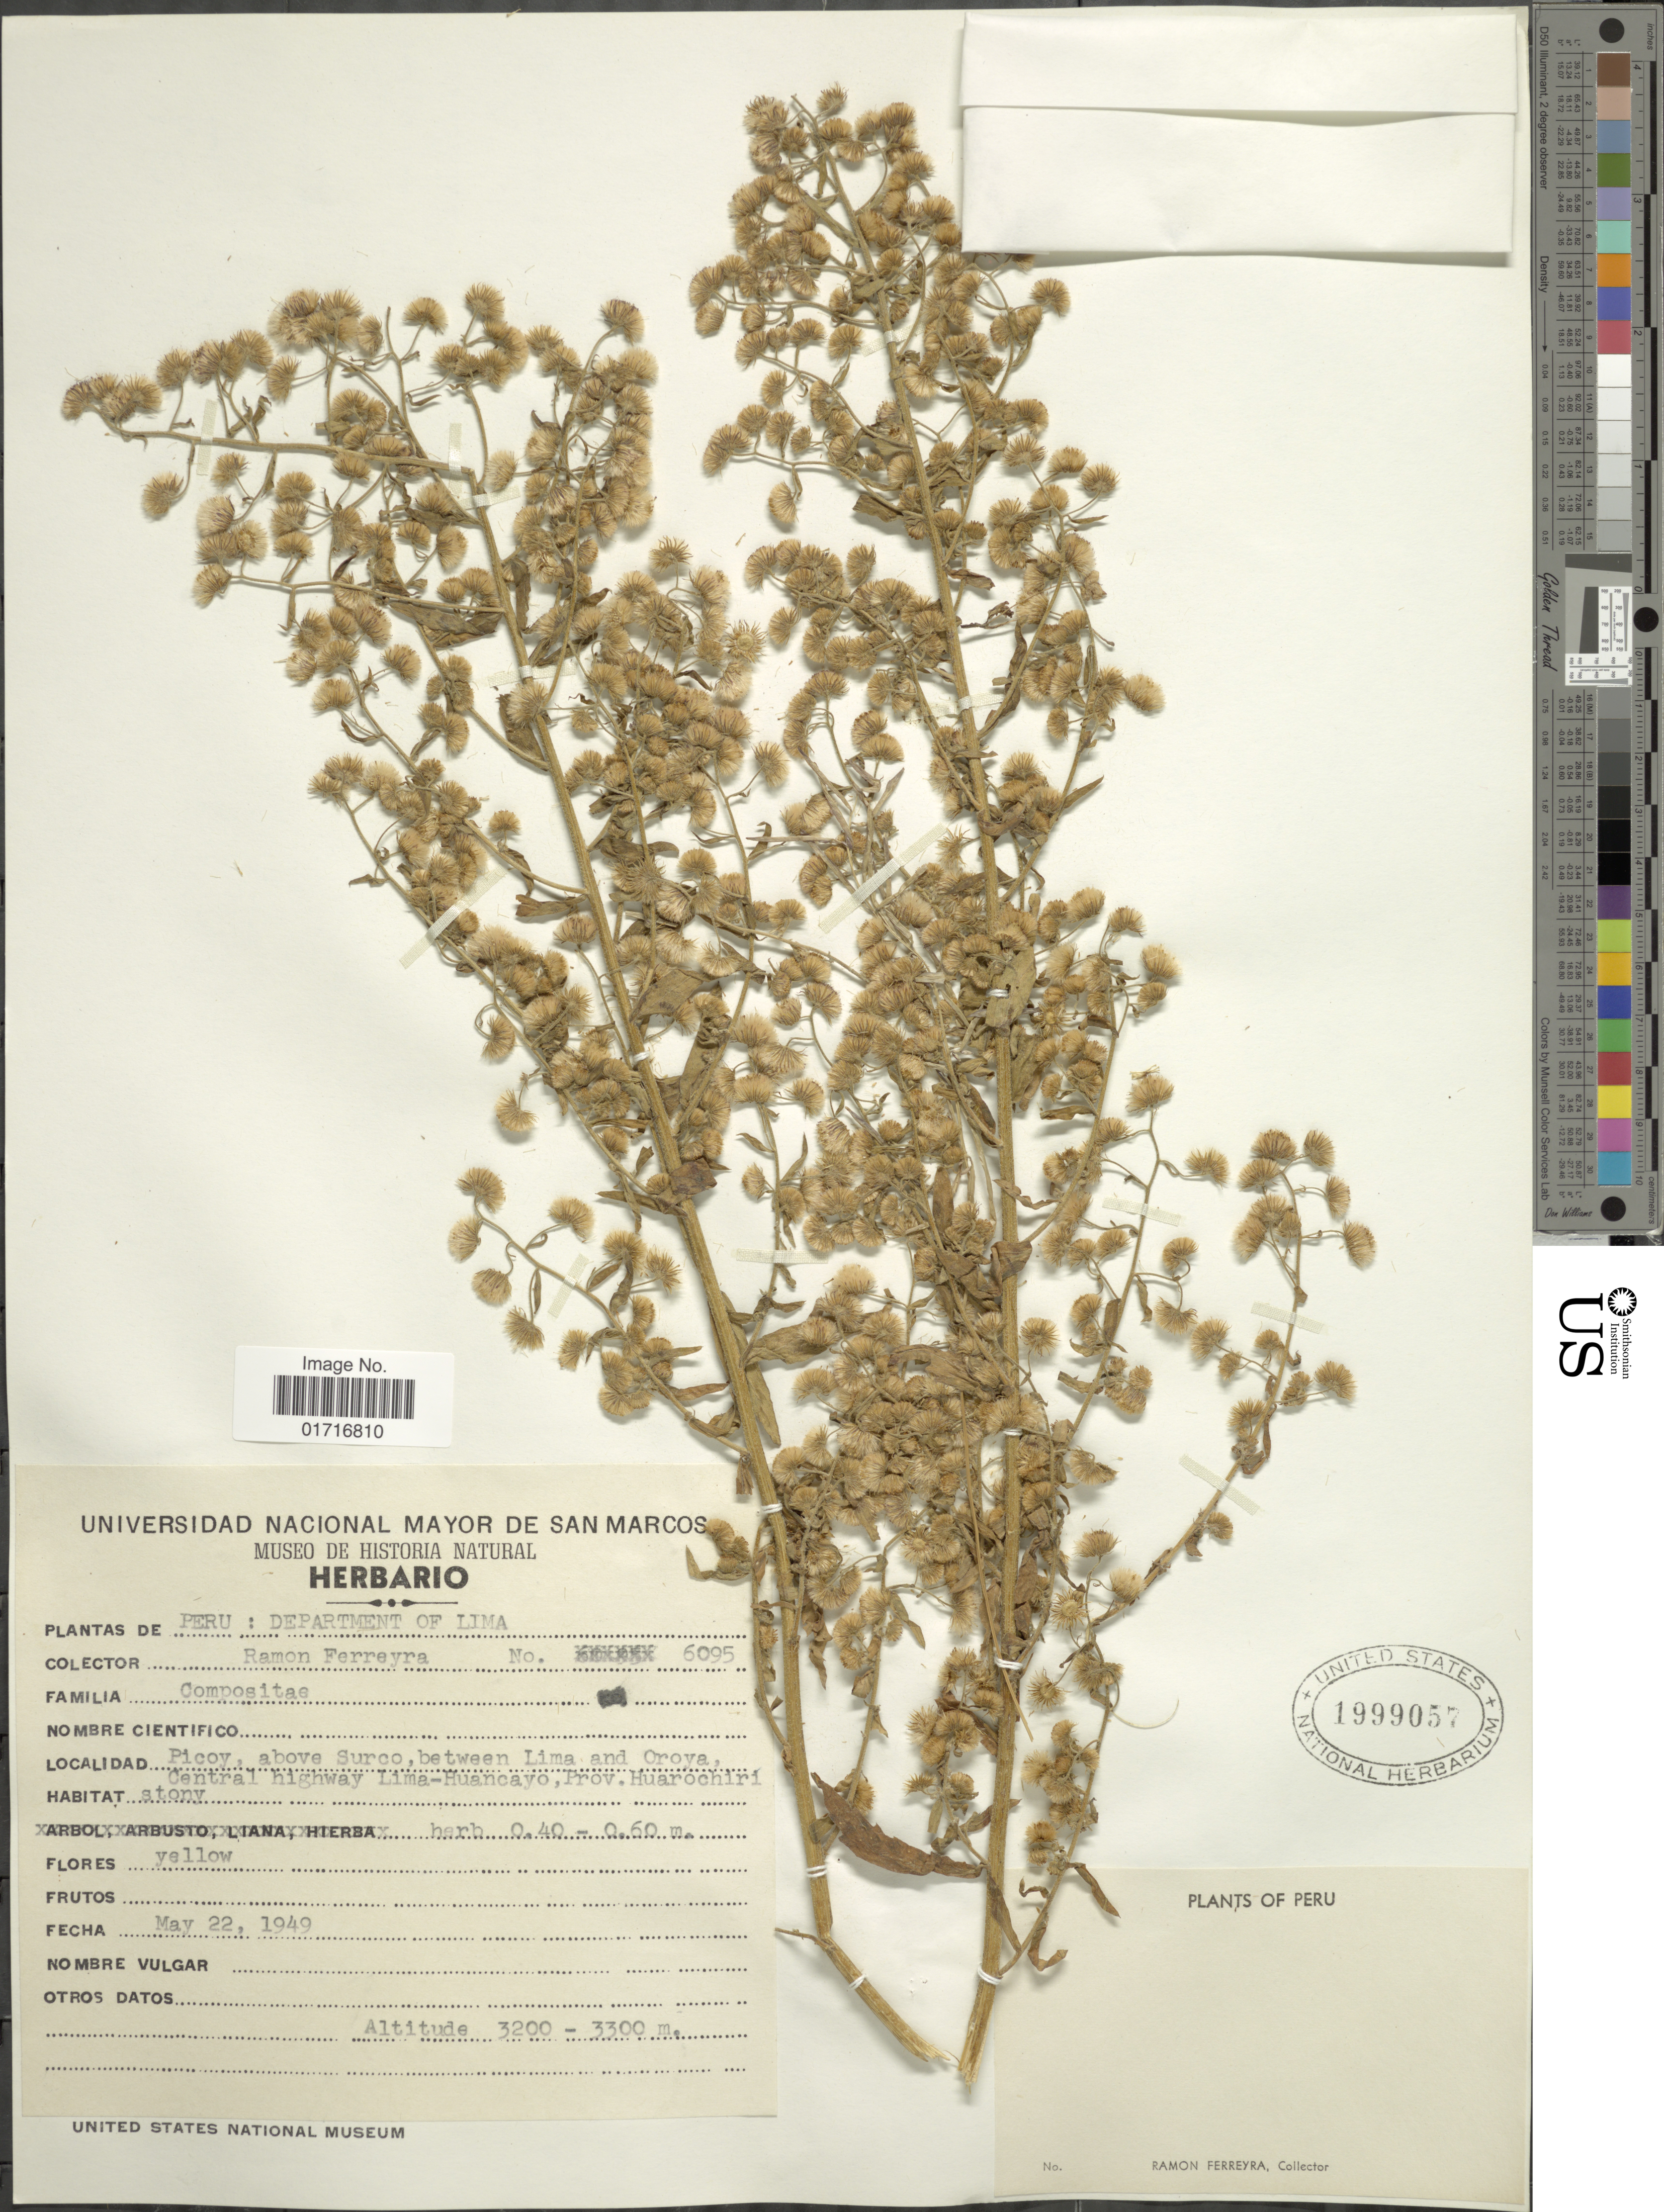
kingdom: Plantae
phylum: Tracheophyta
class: Magnoliopsida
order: Asterales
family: Asteraceae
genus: Conyza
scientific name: Conyza bonariensis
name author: (L.) Cronq.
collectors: R. A. Ferreyra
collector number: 6095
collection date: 1949-05-22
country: Peru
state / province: Lima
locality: Peru: Department of Lima. Picoy, above Surco, between Lima and Oroya, Central highway Lima-Huancayo, Prov. Huarochiri.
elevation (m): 3200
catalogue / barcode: US 1999057